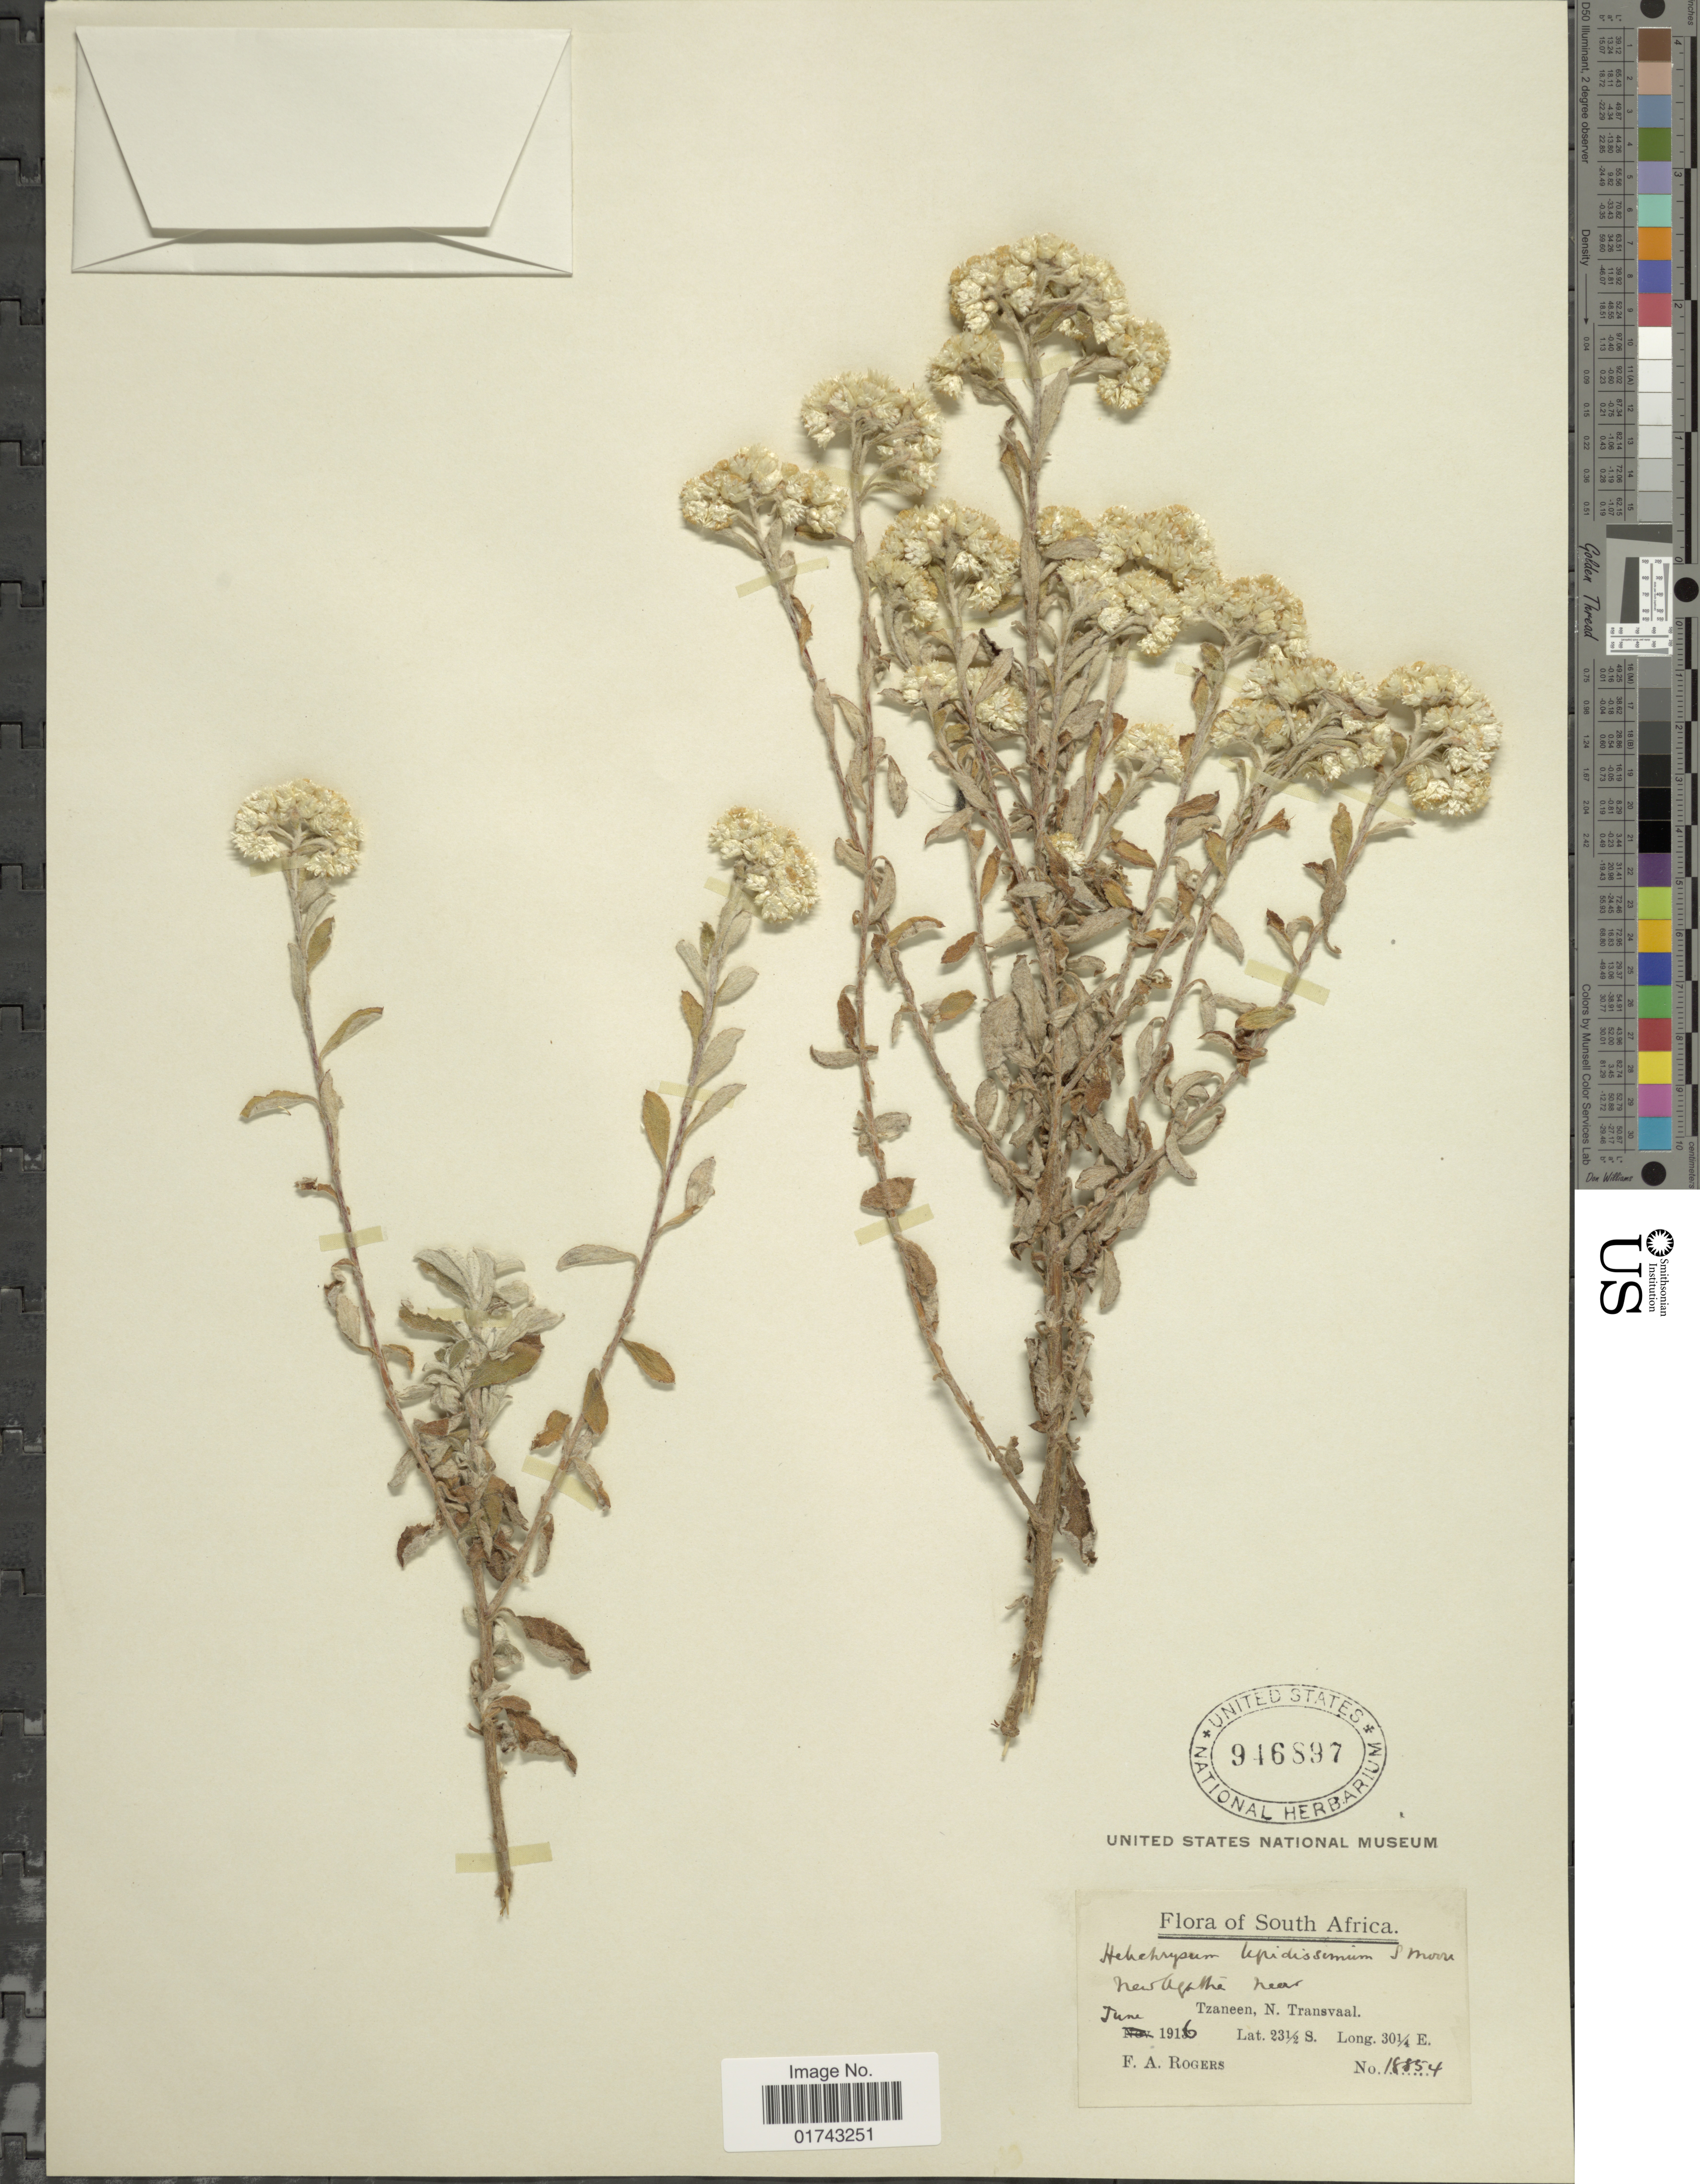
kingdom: Plantae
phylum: Tracheophyta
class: Magnoliopsida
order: Asterales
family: Asteraceae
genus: Helichrysum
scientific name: Helichrysum lepidissimum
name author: S. Moore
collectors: F. A. Rogers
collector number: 18854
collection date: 1916-06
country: South Africa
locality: Tzakneen, N. Transvaal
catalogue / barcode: US 946897